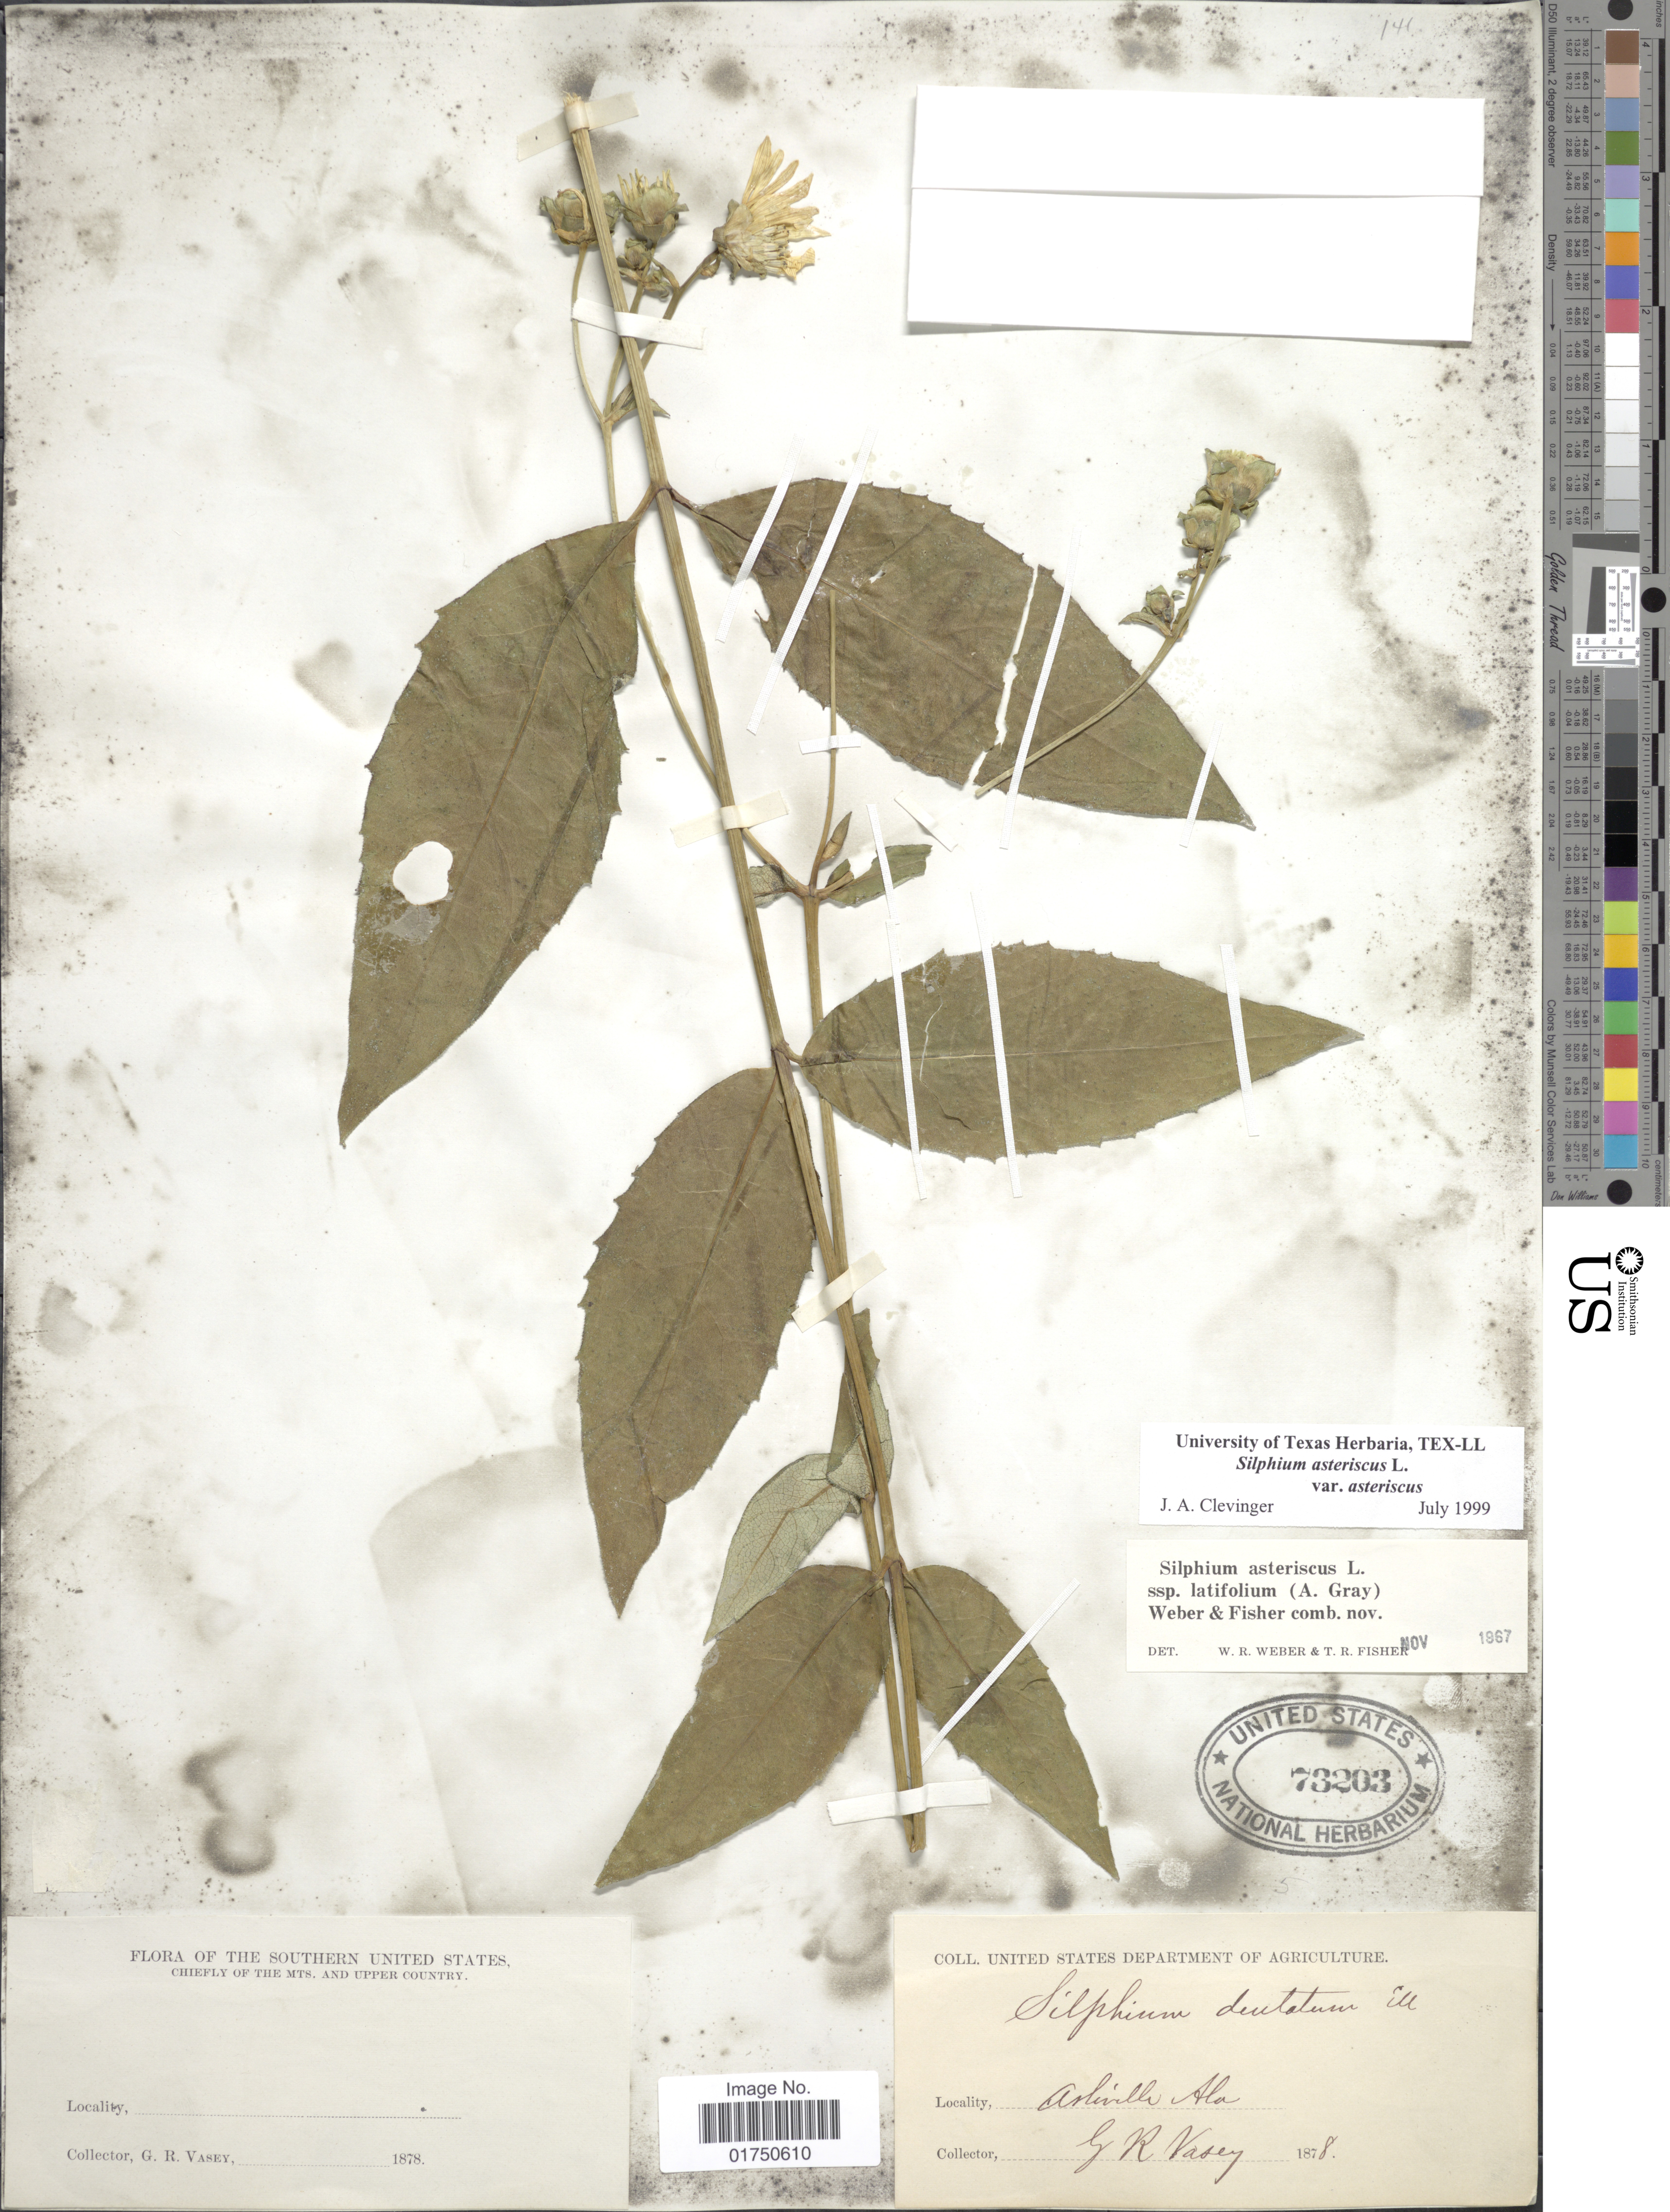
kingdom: Plantae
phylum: Tracheophyta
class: Magnoliopsida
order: Asterales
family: Asteraceae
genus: Silphium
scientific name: Silphium asteriscus var. asteriscus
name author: L.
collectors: G. R. Vasey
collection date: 1878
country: United States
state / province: Alabama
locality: Southern United States. Chiefly of the Mts. and Upper Country. Ashville, Ala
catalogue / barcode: US 73203